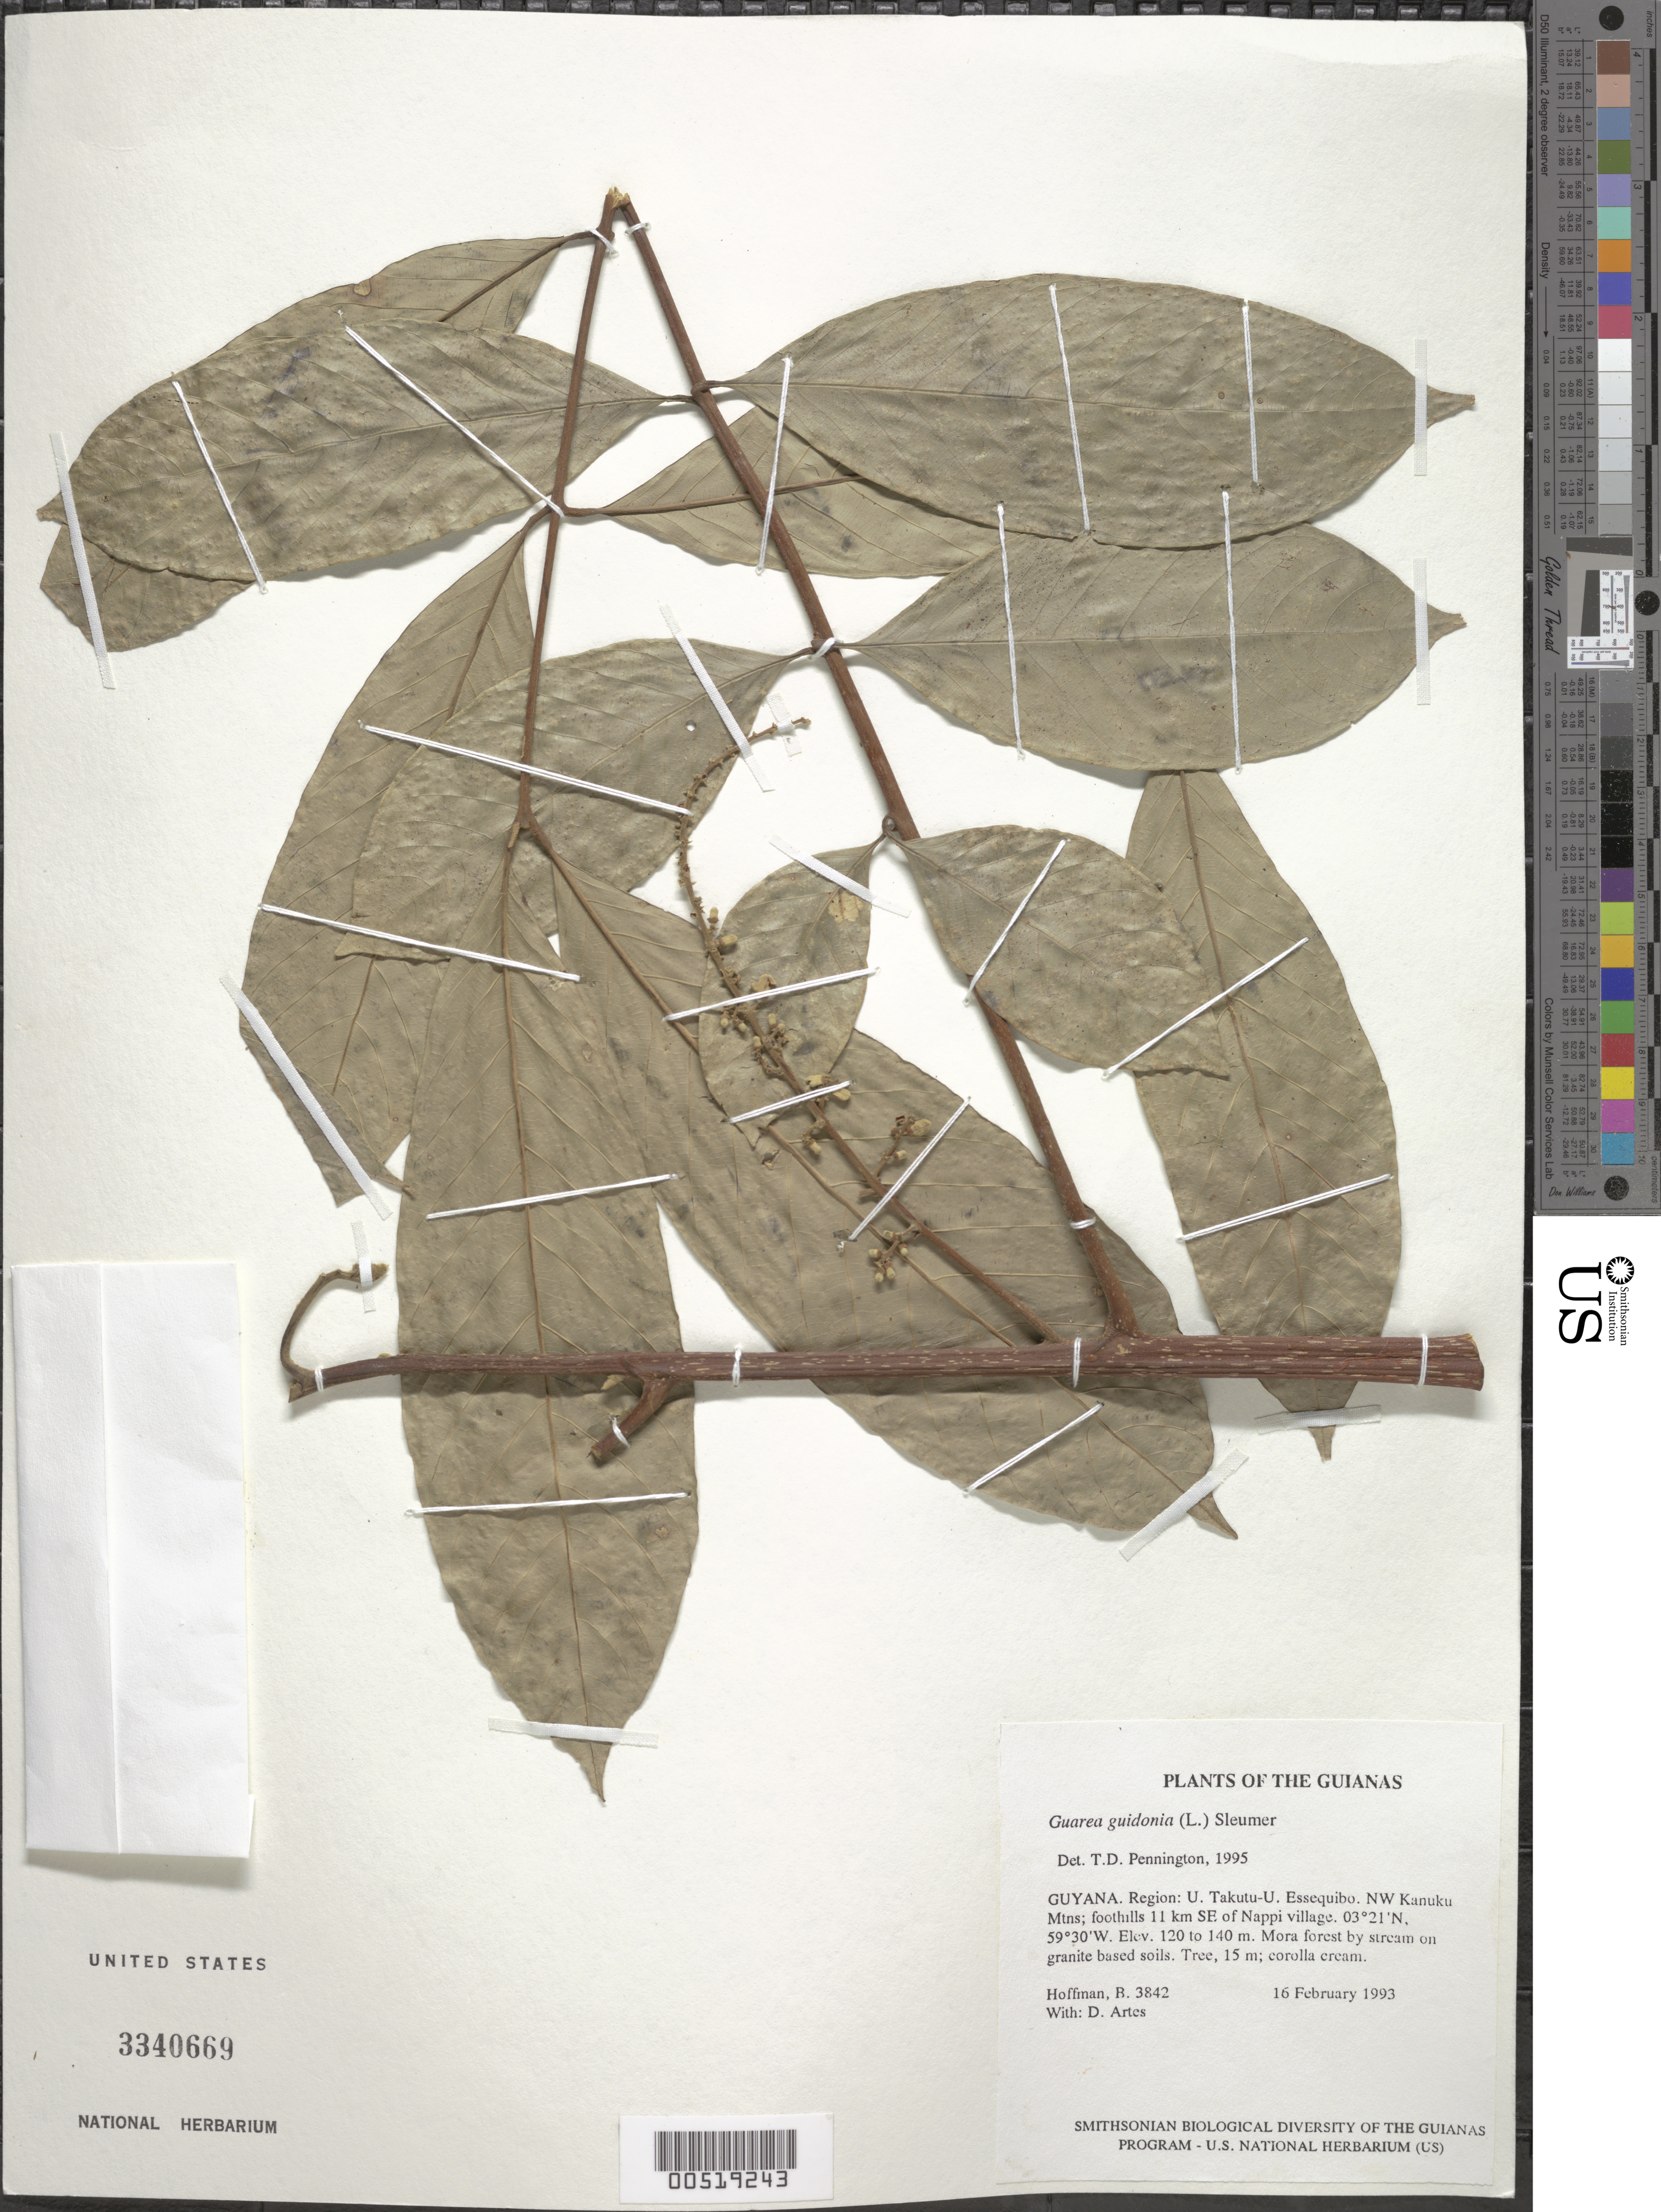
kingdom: Plantae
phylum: Tracheophyta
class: Magnoliopsida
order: Sapindales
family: Meliaceae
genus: Guarea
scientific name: Guarea guidonia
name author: (L.) Sleumer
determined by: Pennington, T. D., (K)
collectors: B. Hoffman & D. Artes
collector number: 3842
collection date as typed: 16 February 1993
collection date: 1993-02-16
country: Guyana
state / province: U. Takutu-U. Essequibo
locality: NW Kanuku Mountains; foothills 11 km SE of Nappi village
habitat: Mora forest by stream on granite based soils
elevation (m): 120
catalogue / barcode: US 3340669